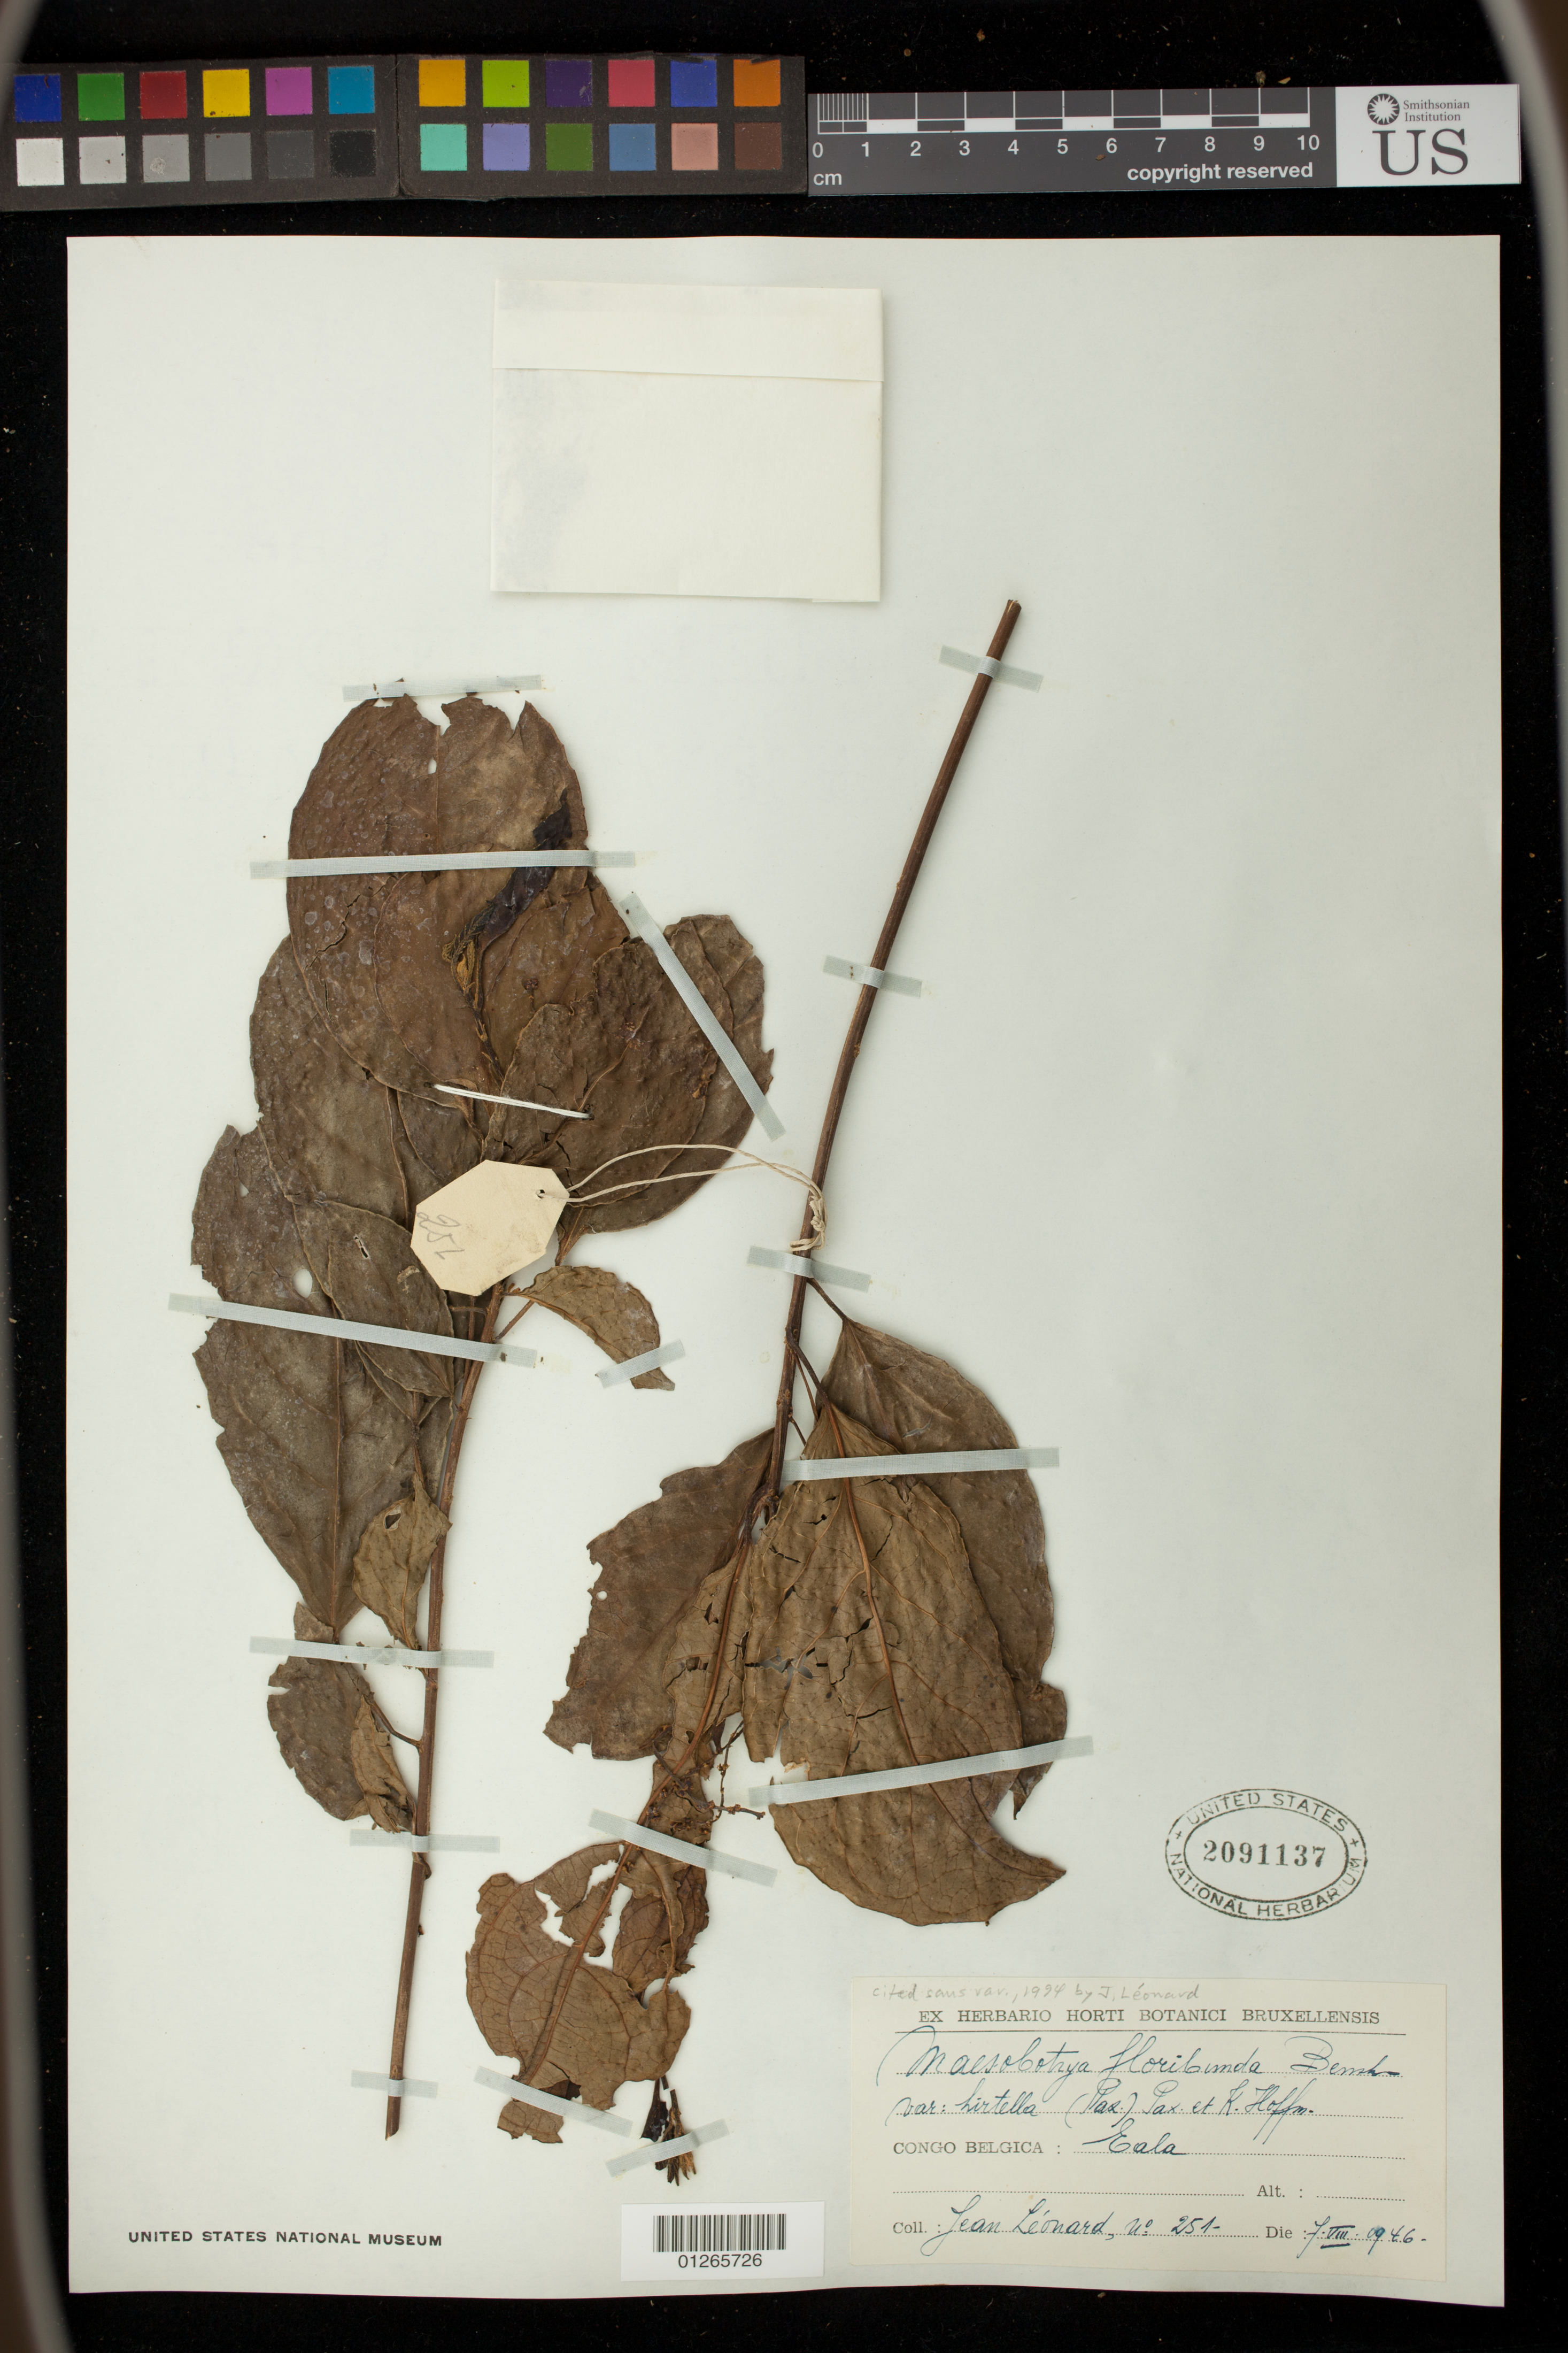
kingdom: Plantae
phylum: Tracheophyta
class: Magnoliopsida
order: Malpighiales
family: Phyllanthaceae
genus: Maesobotrya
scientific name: Maesobotrya floribunda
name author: Benth.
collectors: J. Leonard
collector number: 251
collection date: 1946-08-07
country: Congo, Democratic Republic of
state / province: Equateur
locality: Eala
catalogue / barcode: US 2091137